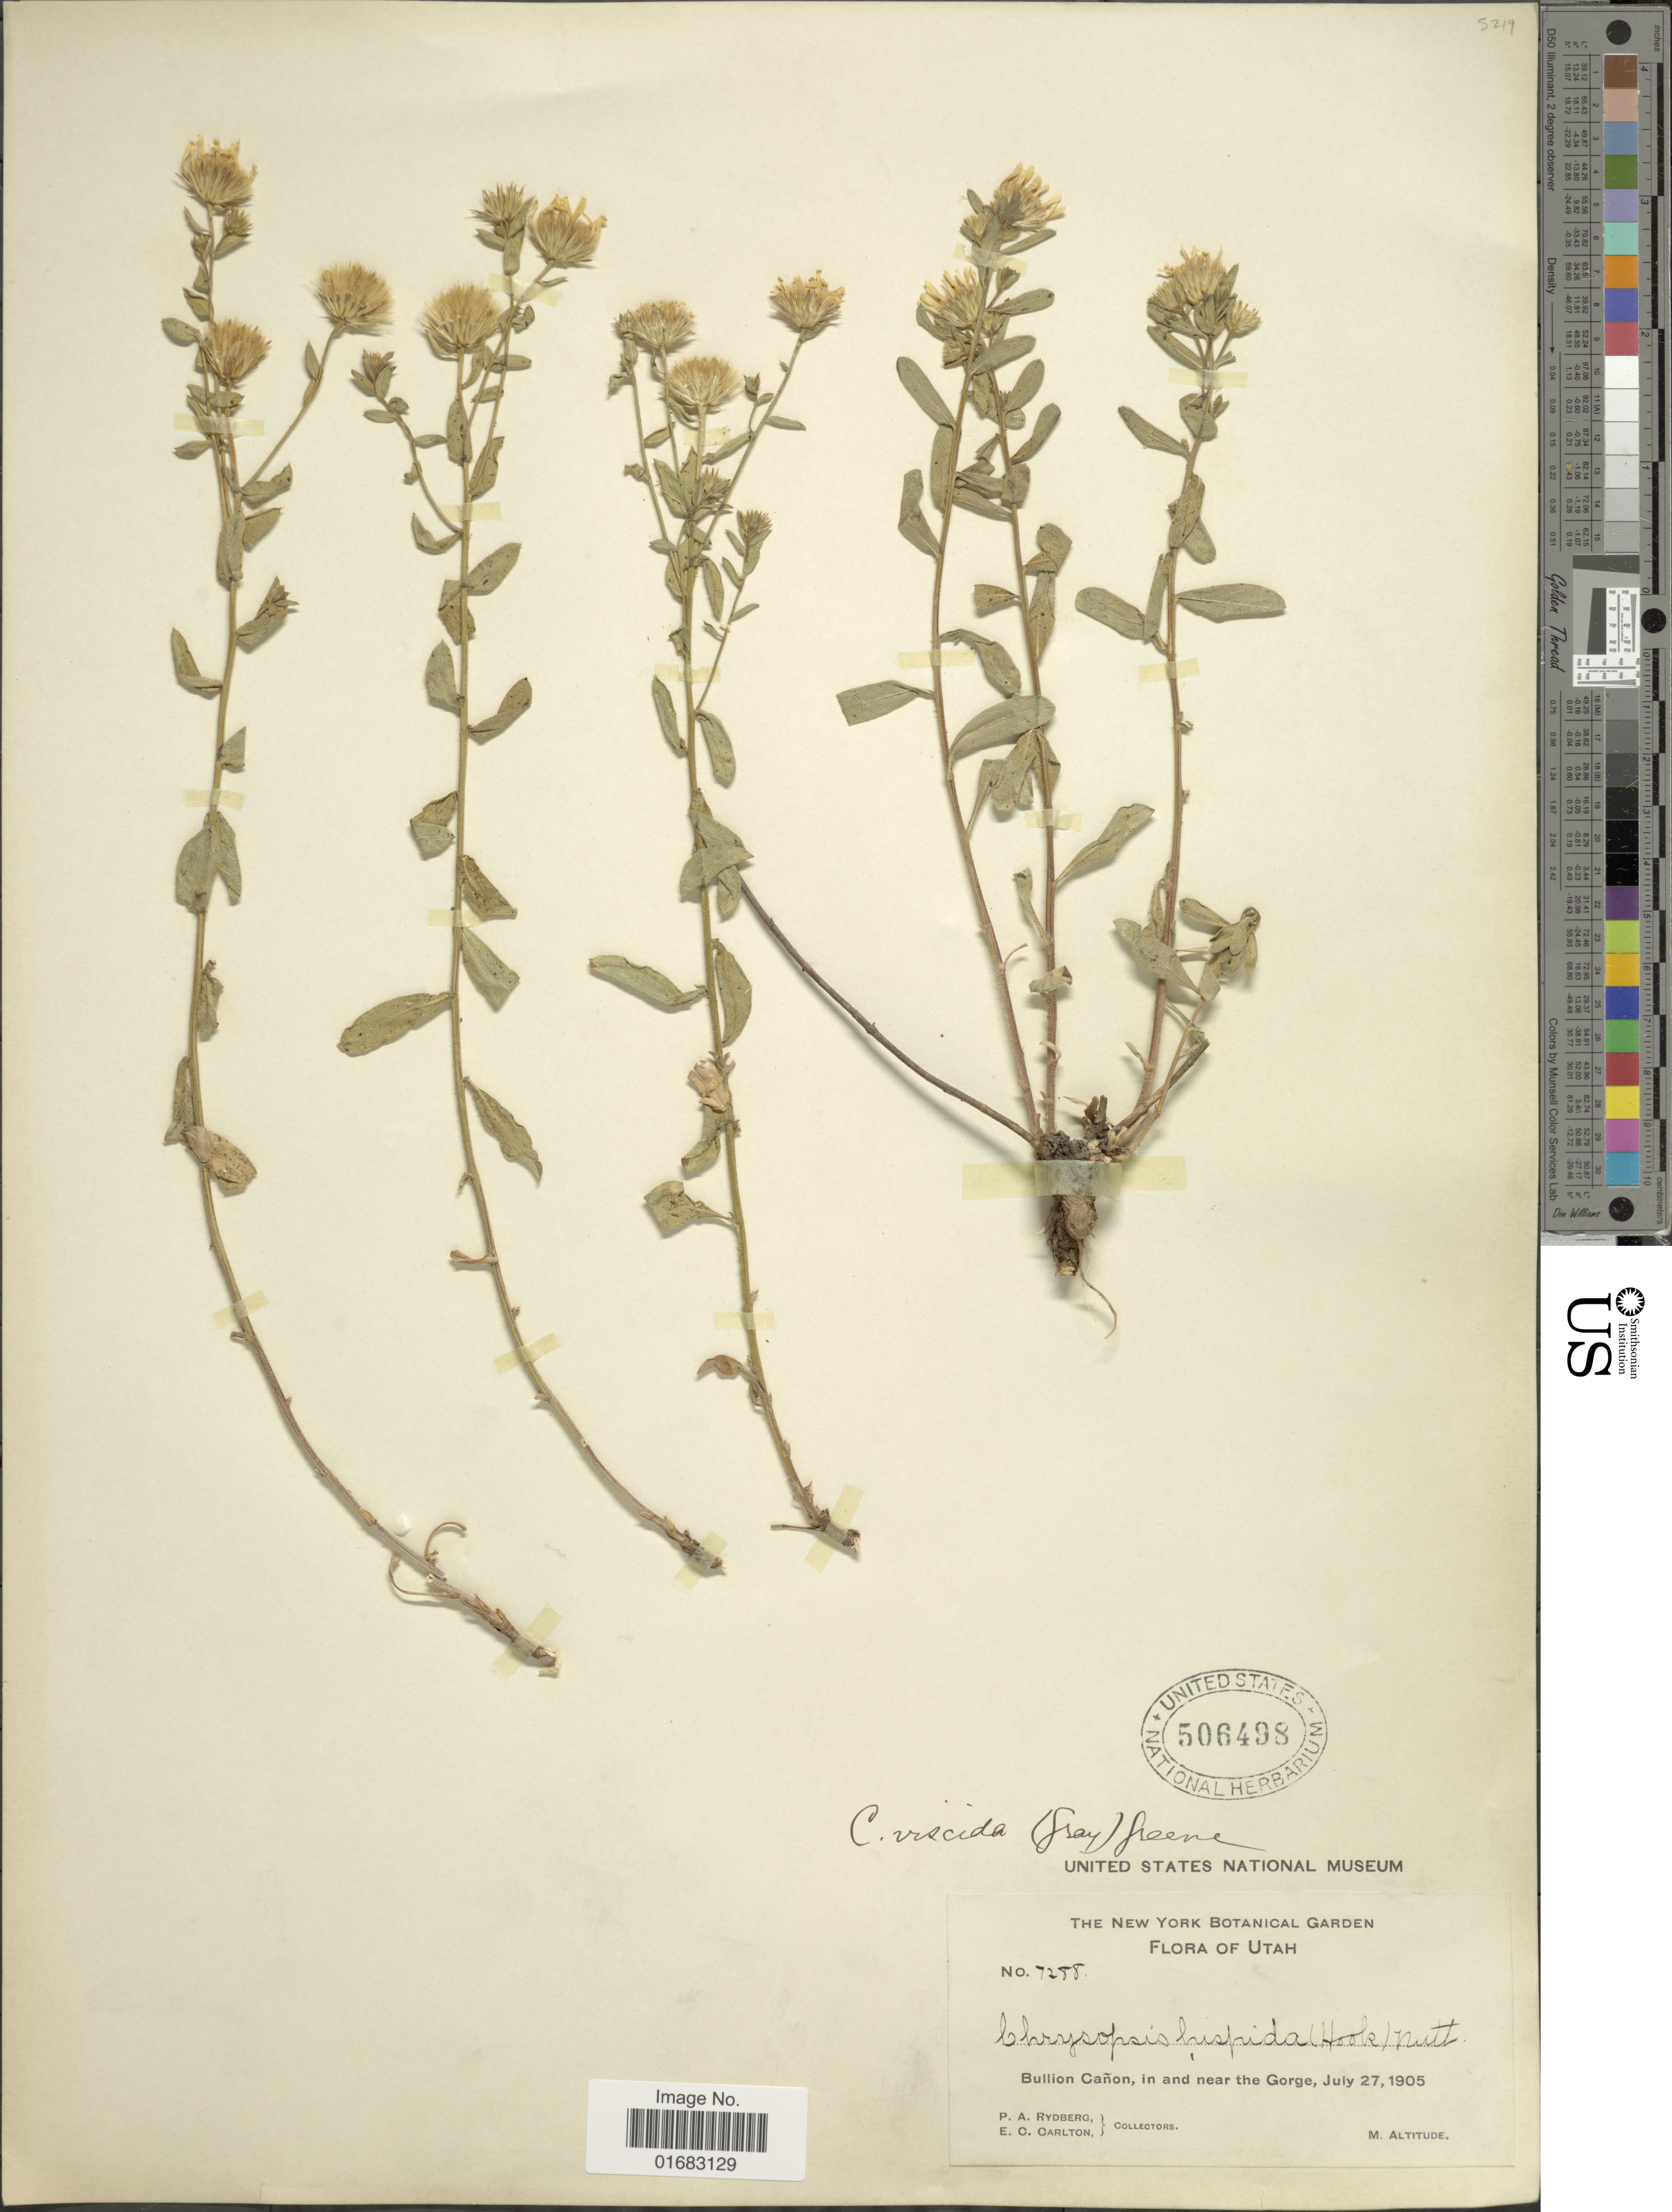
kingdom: Plantae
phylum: Tracheophyta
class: Magnoliopsida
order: Asterales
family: Asteraceae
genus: Heterotheca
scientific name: Heterotheca viscida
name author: (A. Gray) V.L. Harms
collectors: P. A. Rydberg & E. Carlton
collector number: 7288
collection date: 1905-07-27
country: United States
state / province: Utah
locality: Utah. Bullion Canon, in and near the Gorge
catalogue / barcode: US 506498